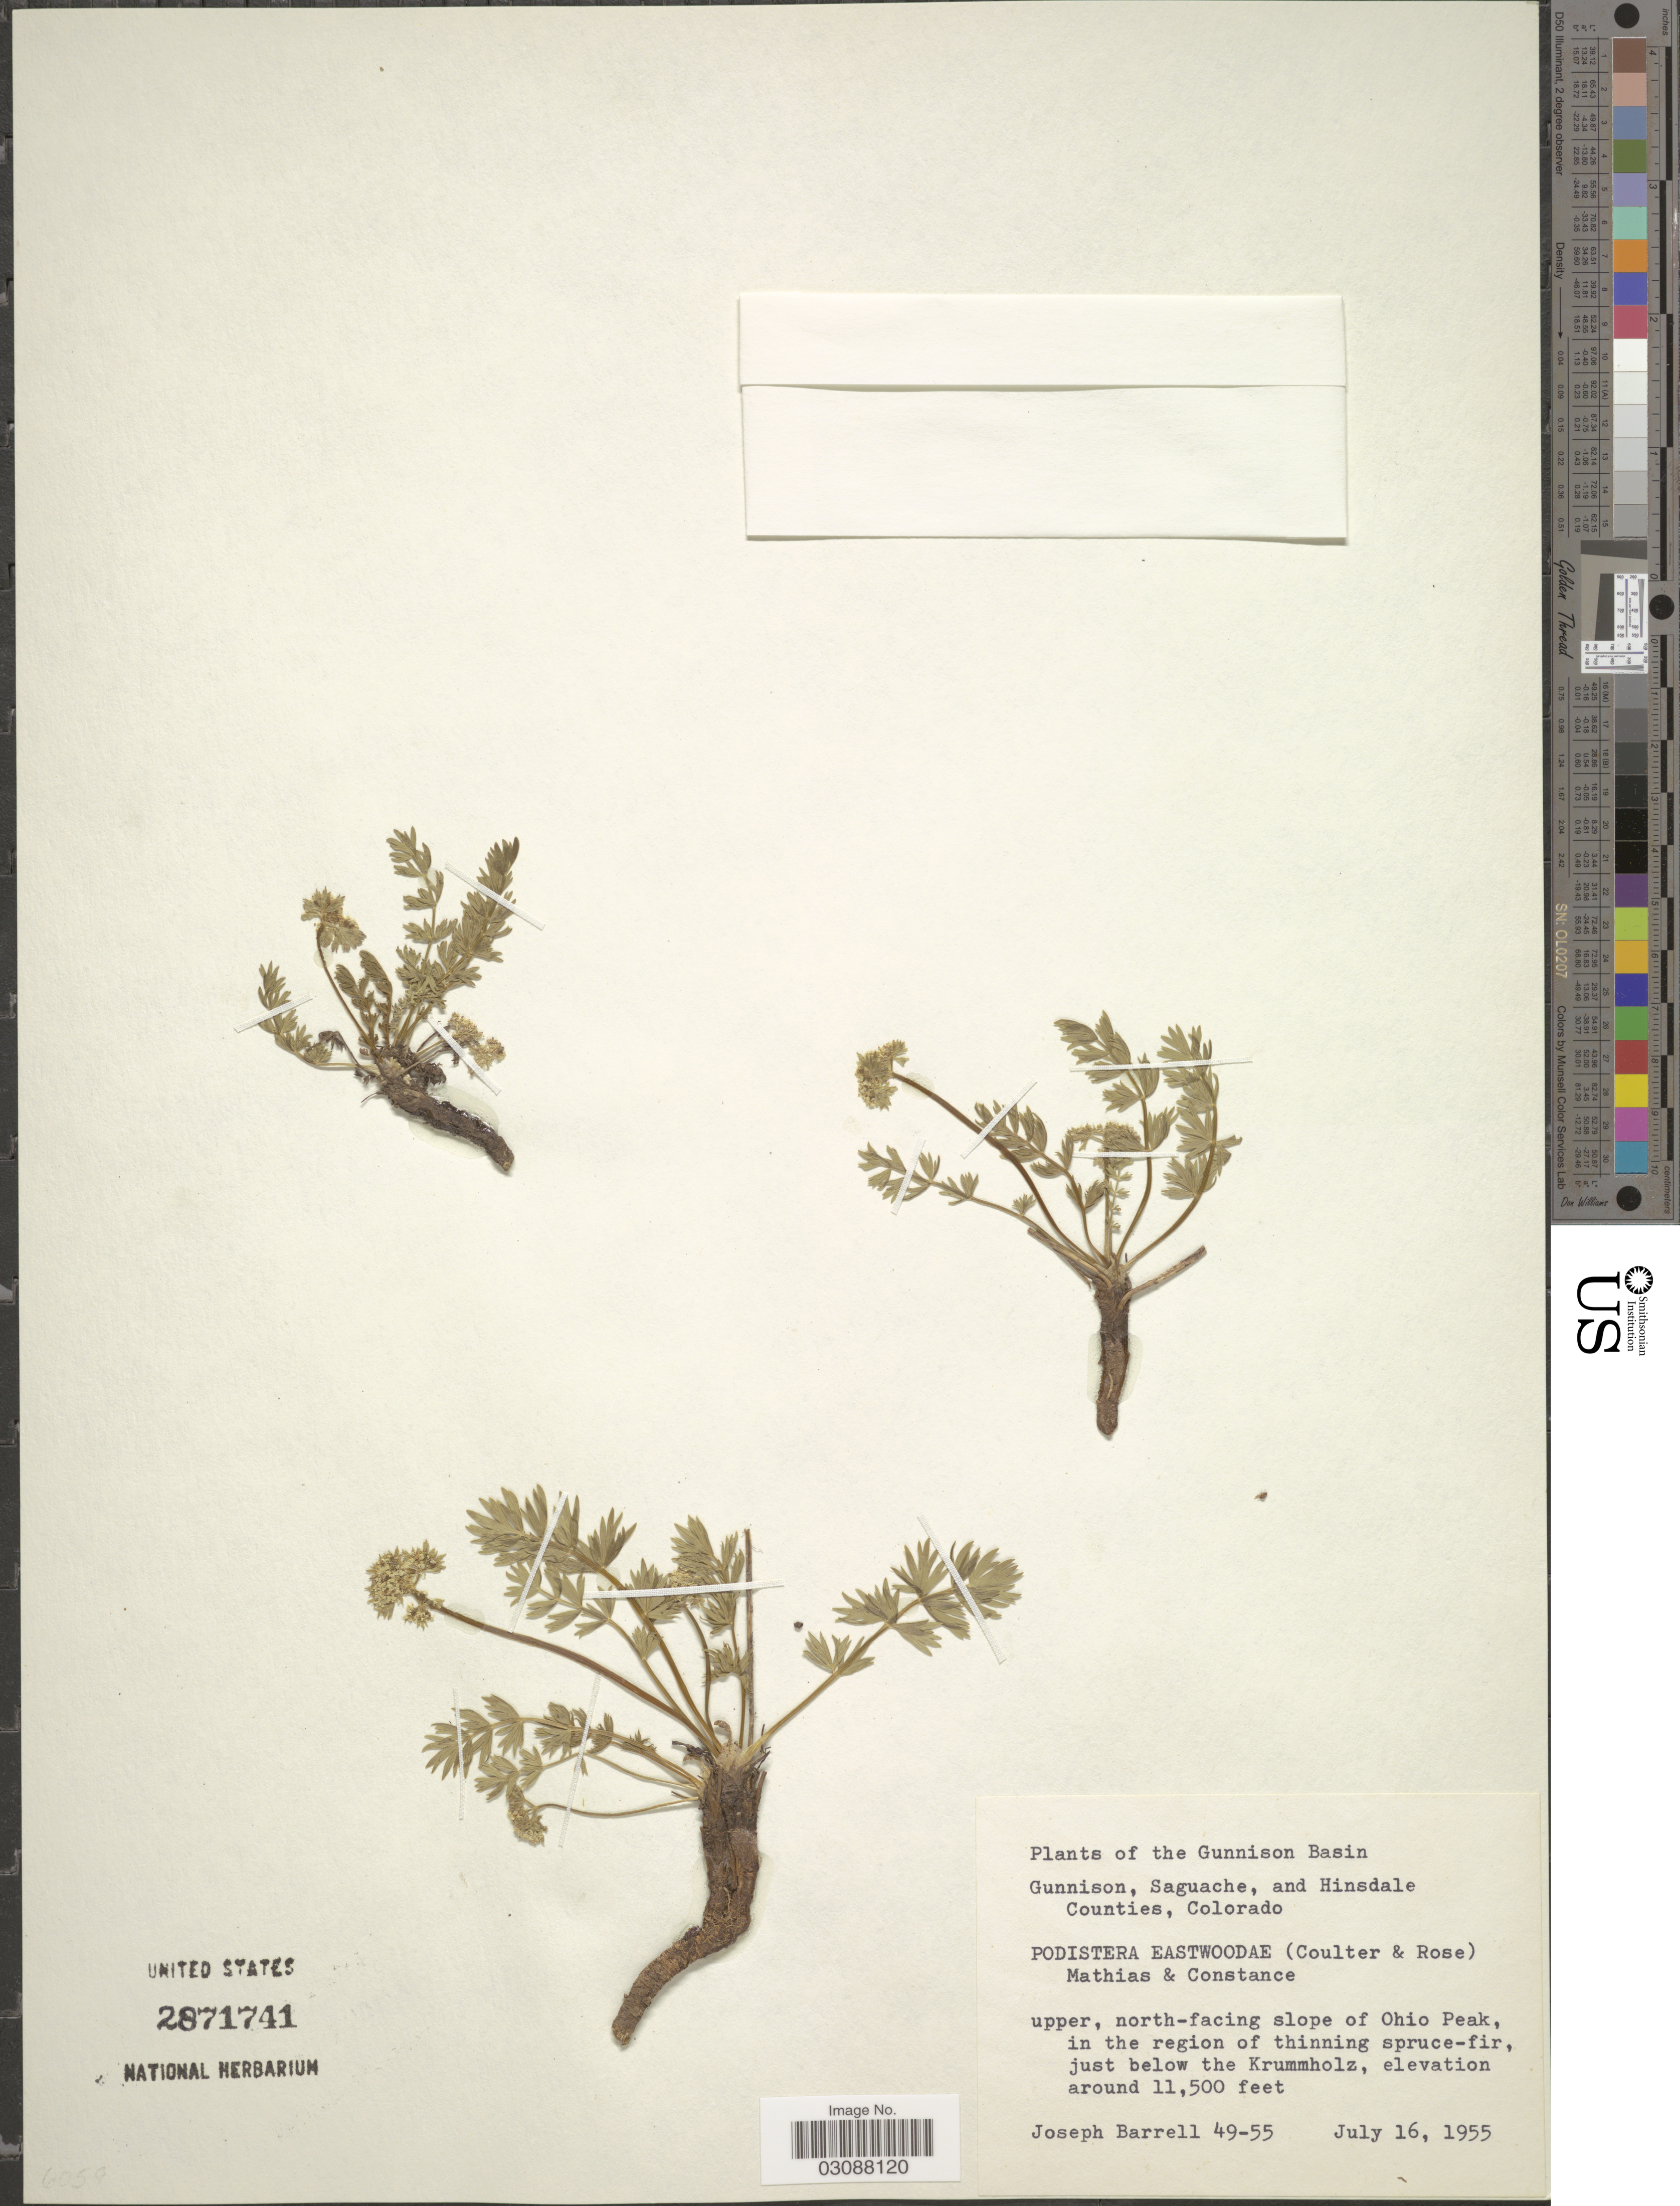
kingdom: Plantae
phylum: Tracheophyta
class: Magnoliopsida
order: Apiales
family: Apiaceae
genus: Podistera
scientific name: Podistera eastwoodiae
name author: (J.M. Coult. & Rose) Mathias & Constance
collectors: J. Barrell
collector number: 49-55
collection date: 1955-07-16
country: United States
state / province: Colorado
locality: The Gunnison Basin Gunnison, Saguache, and Hinsdale Counties, upper,north-facing slope of Ohio Peak, in the region of thinning spruce-fir, just below the Krummholz.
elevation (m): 3505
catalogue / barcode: US 2871741